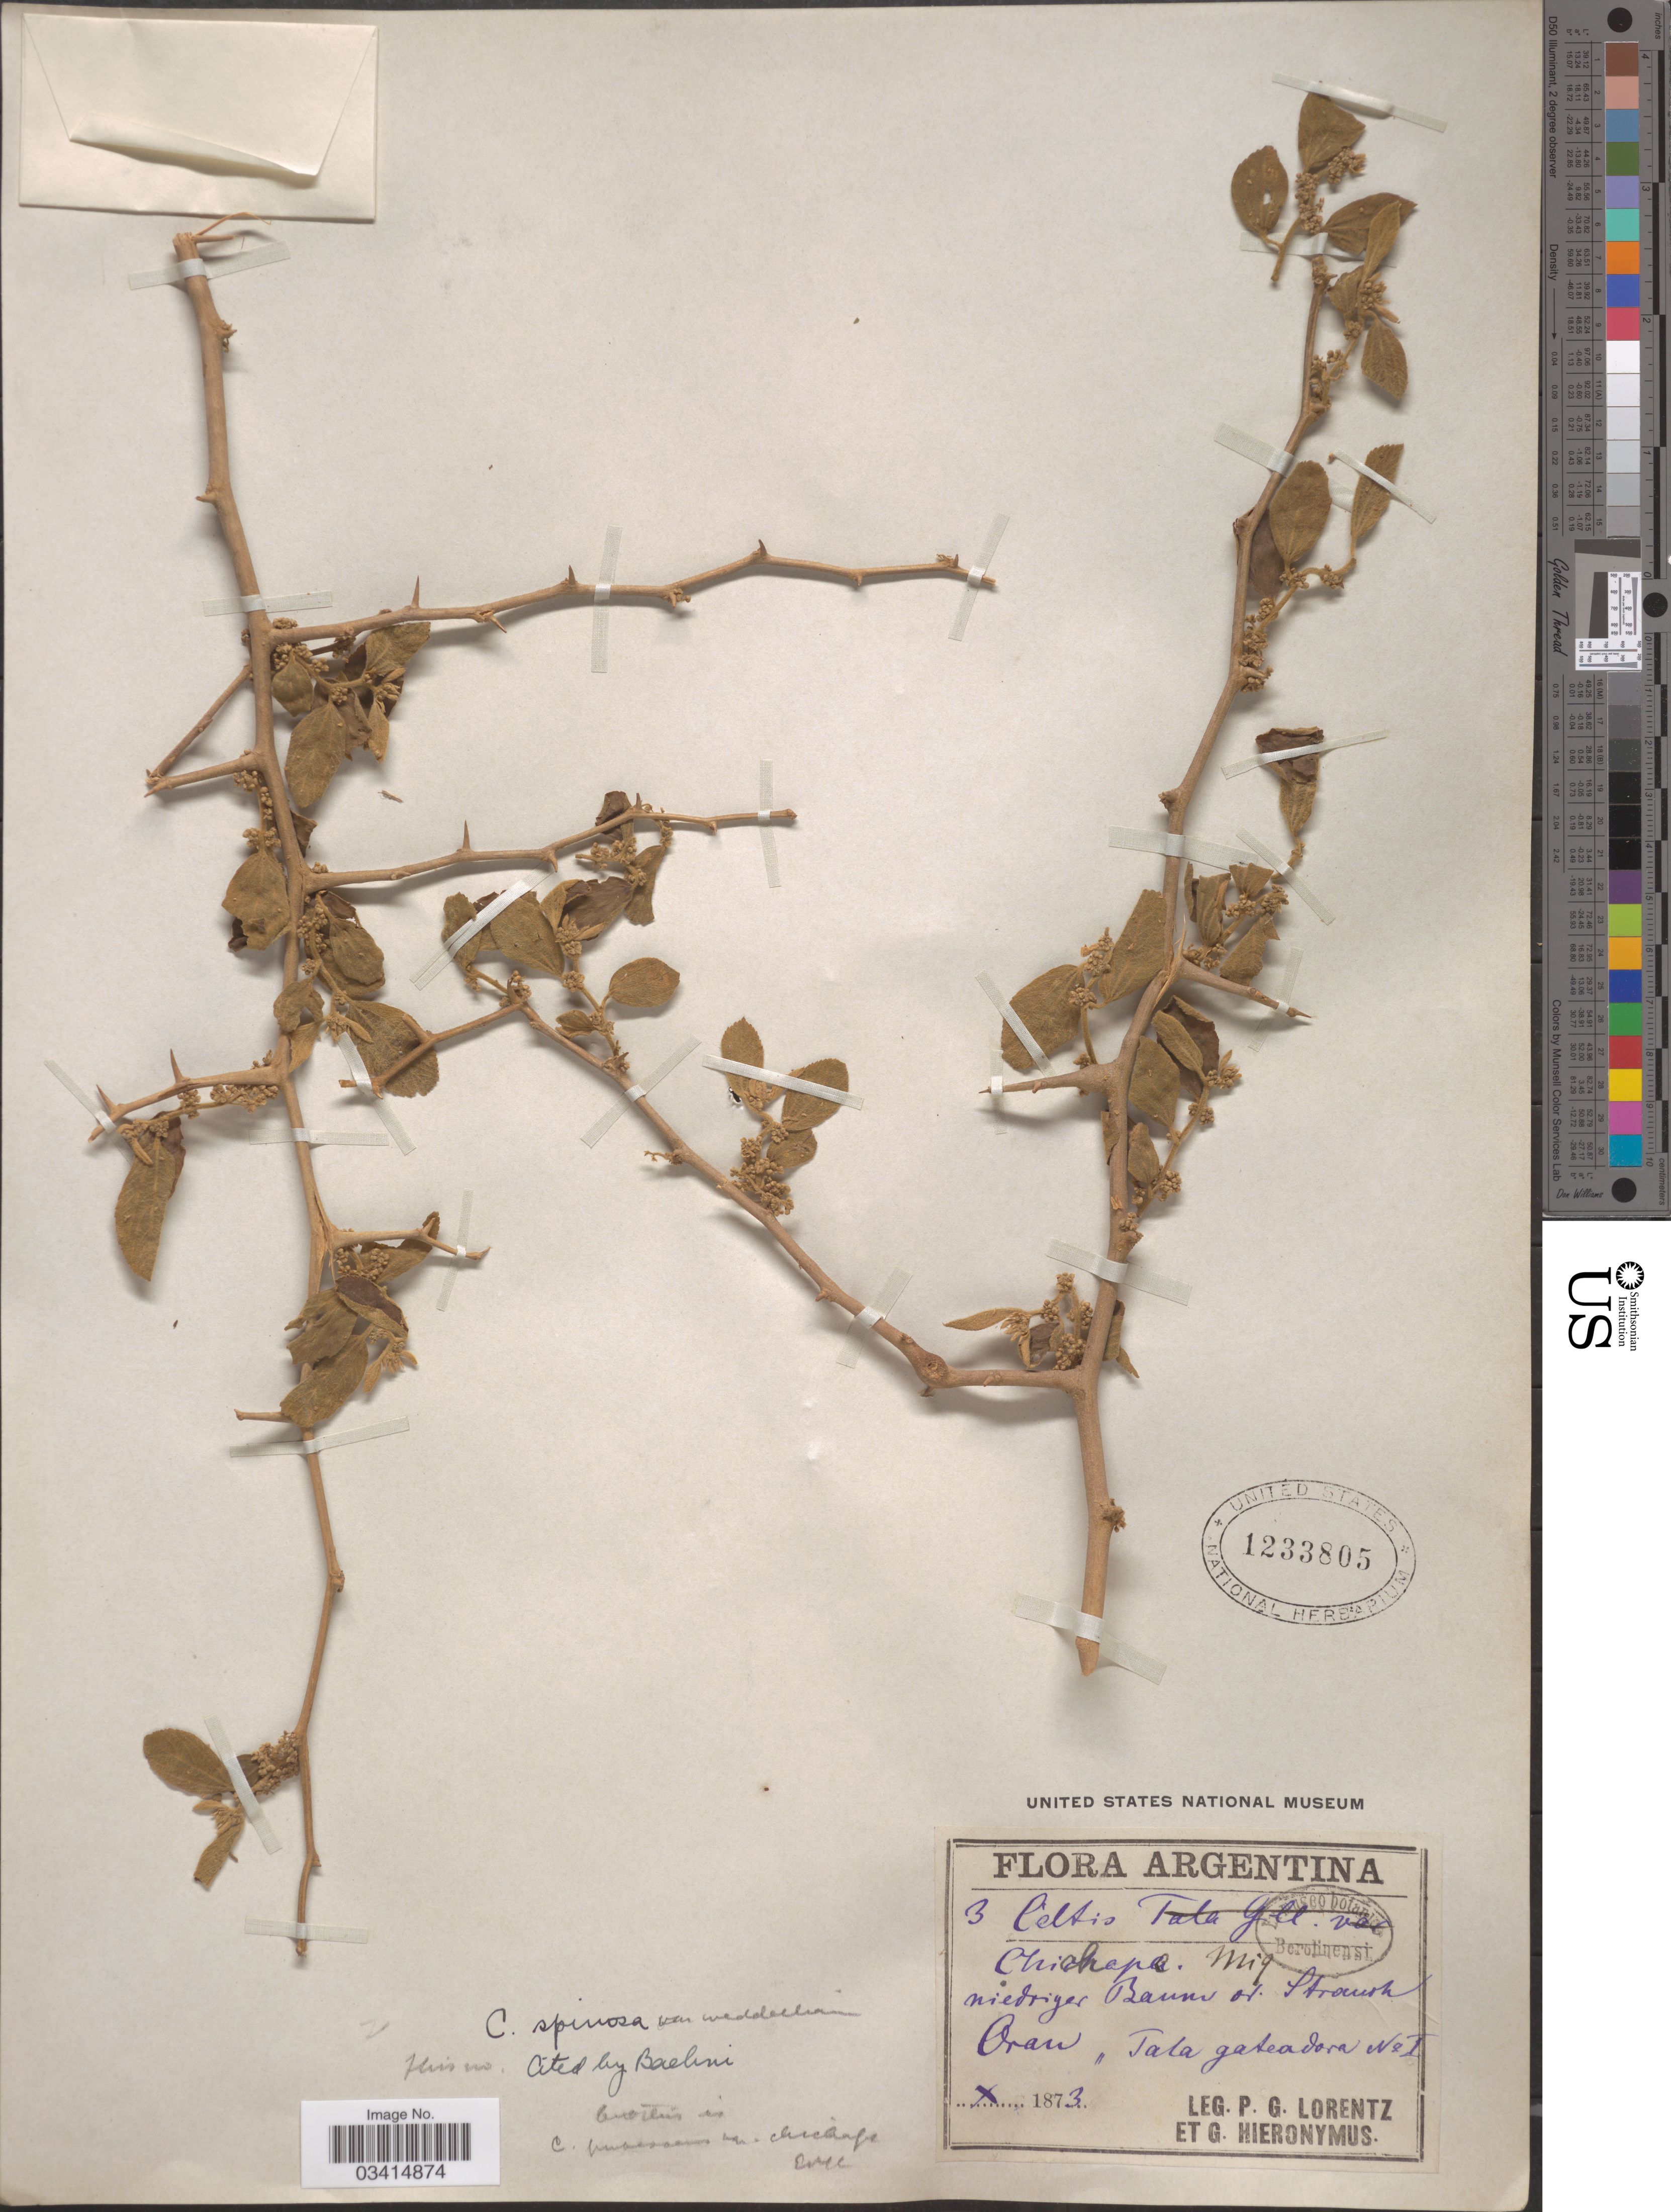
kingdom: Plantae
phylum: Tracheophyta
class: Magnoliopsida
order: Rosales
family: Cannabaceae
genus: Celtis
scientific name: Celtis chichape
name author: (Wedd.) Miq.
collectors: P. G. Lorentz & G. H. Hieronymus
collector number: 3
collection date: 1873-10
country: Argentina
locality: Oran.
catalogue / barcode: US 1233805